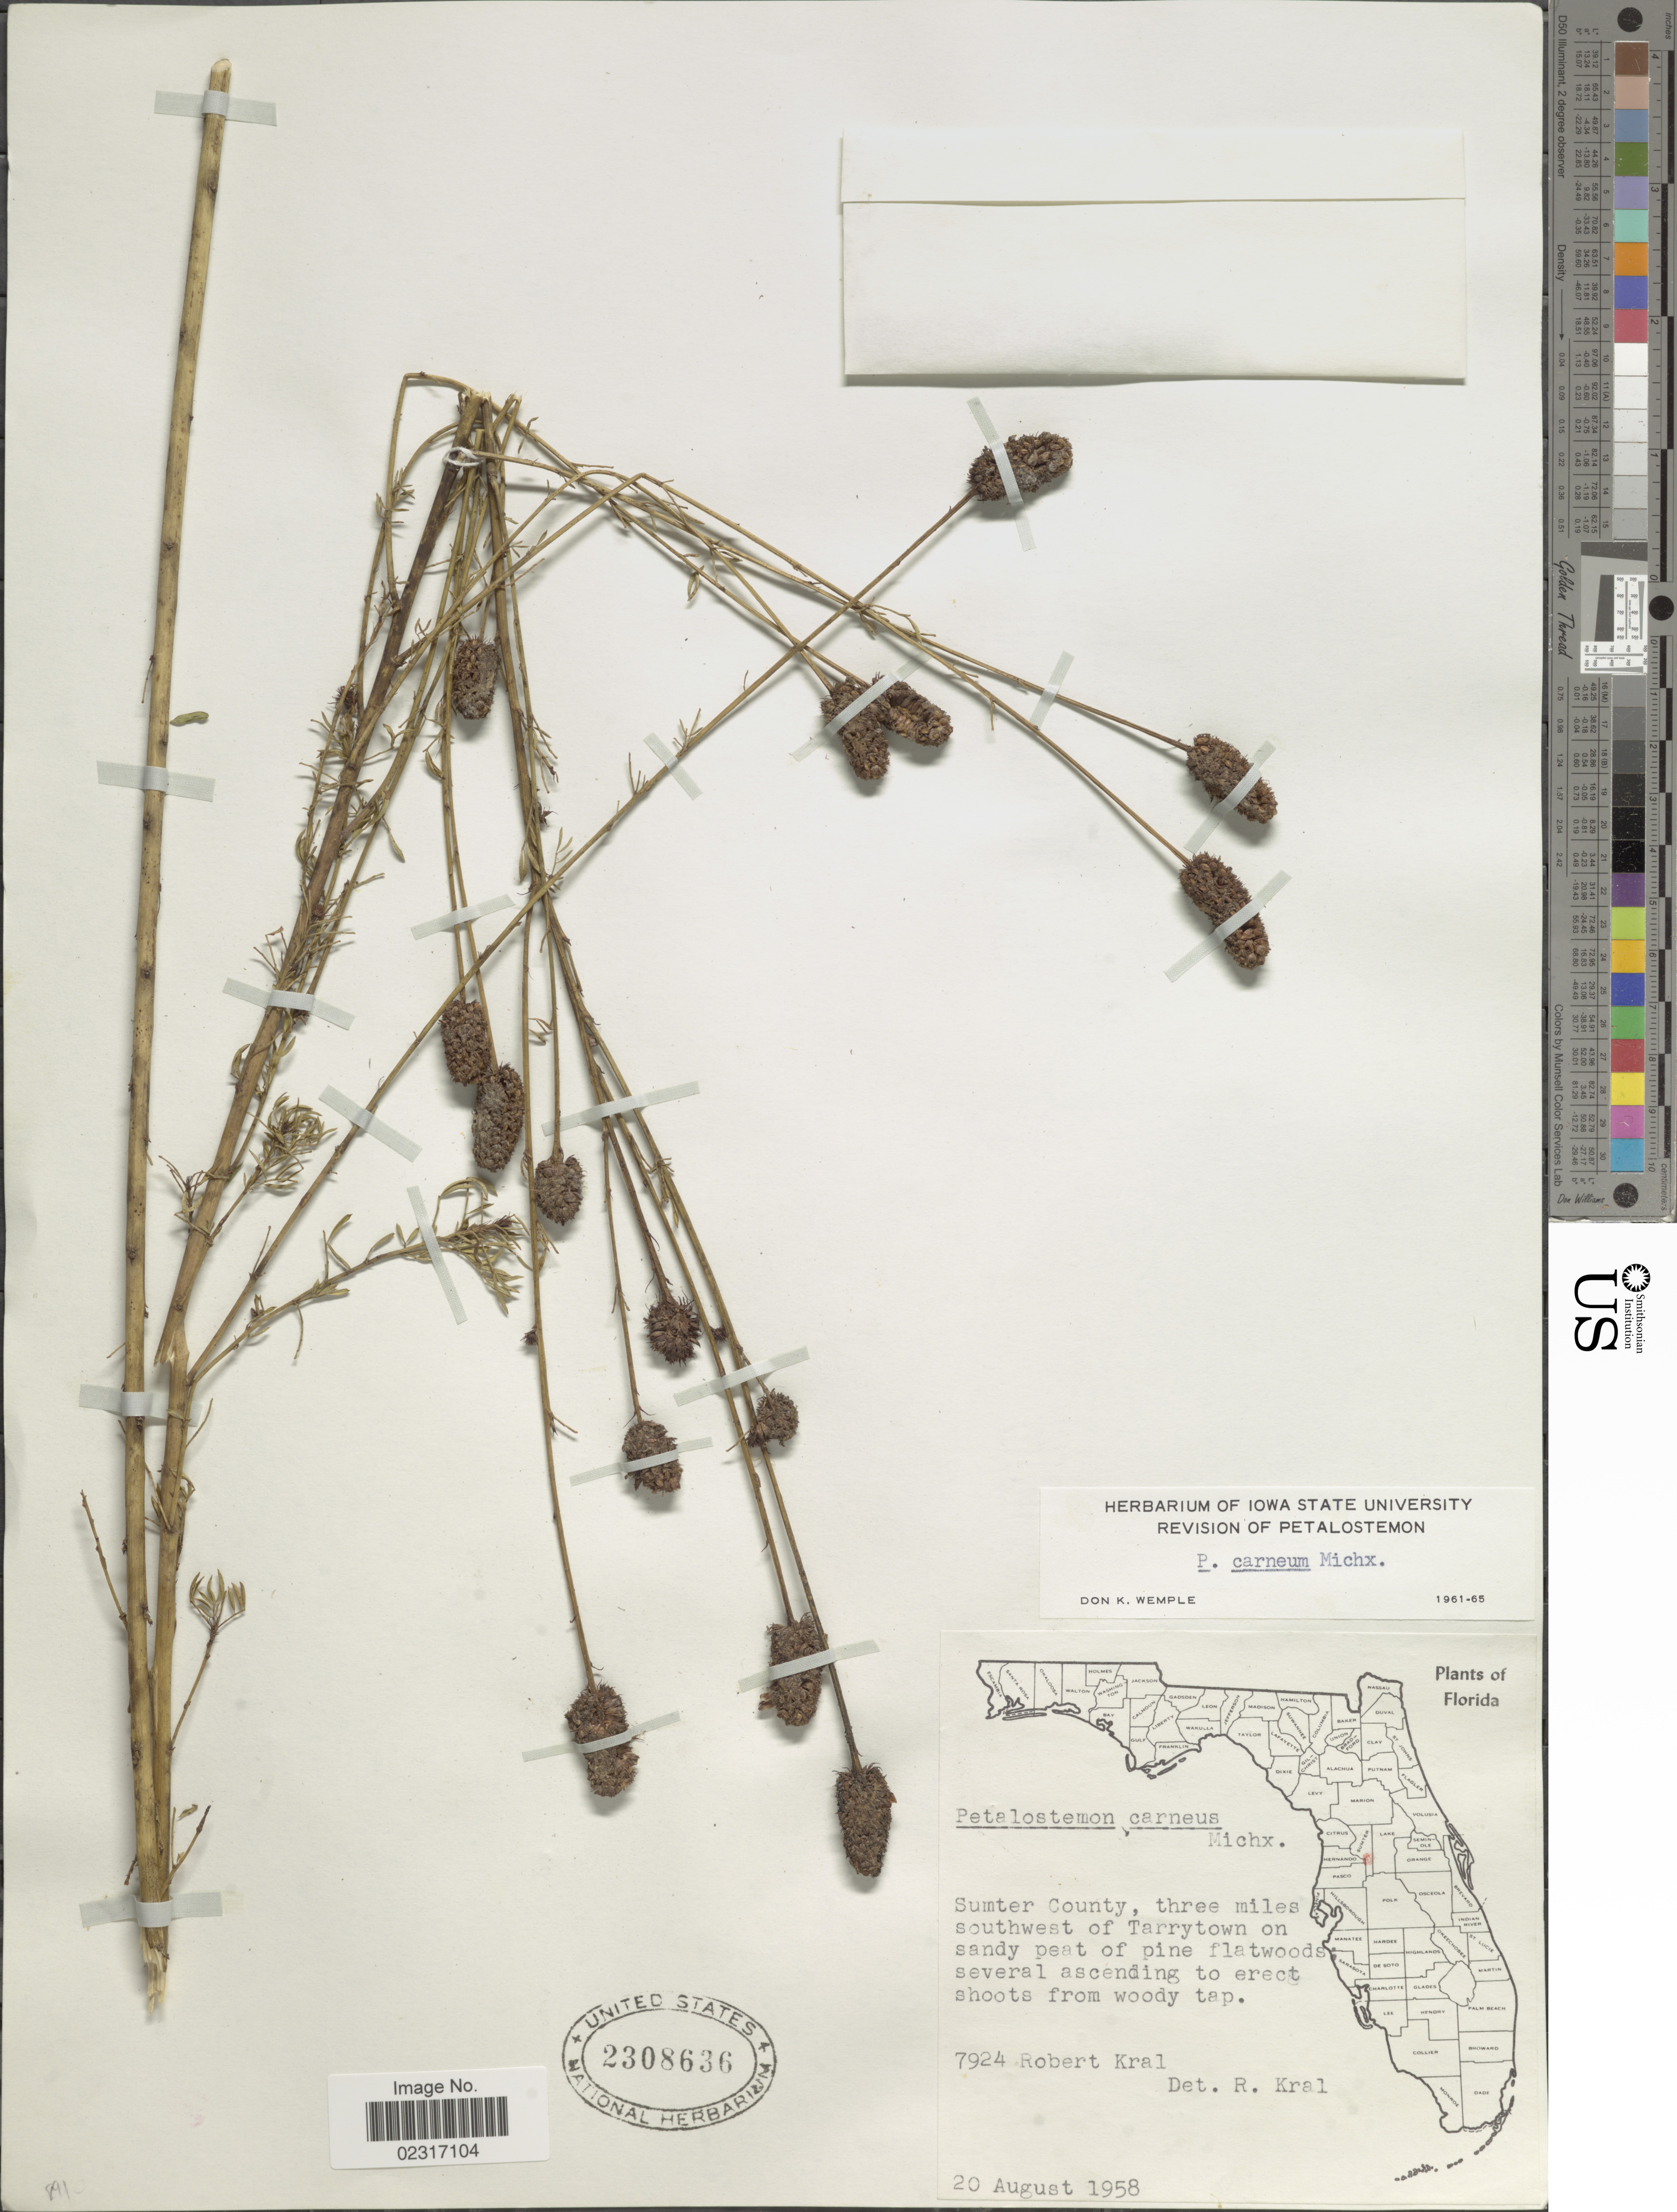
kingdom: Plantae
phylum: Tracheophyta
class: Magnoliopsida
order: Fabales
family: Fabaceae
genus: Dalea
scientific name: Dalea carnea var. carnea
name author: (Michx.) Poir.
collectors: R. Kral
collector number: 7924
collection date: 1958-08-20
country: United States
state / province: Florida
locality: Sumter County, three miles southwest of Tarrytown.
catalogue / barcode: US 2308636